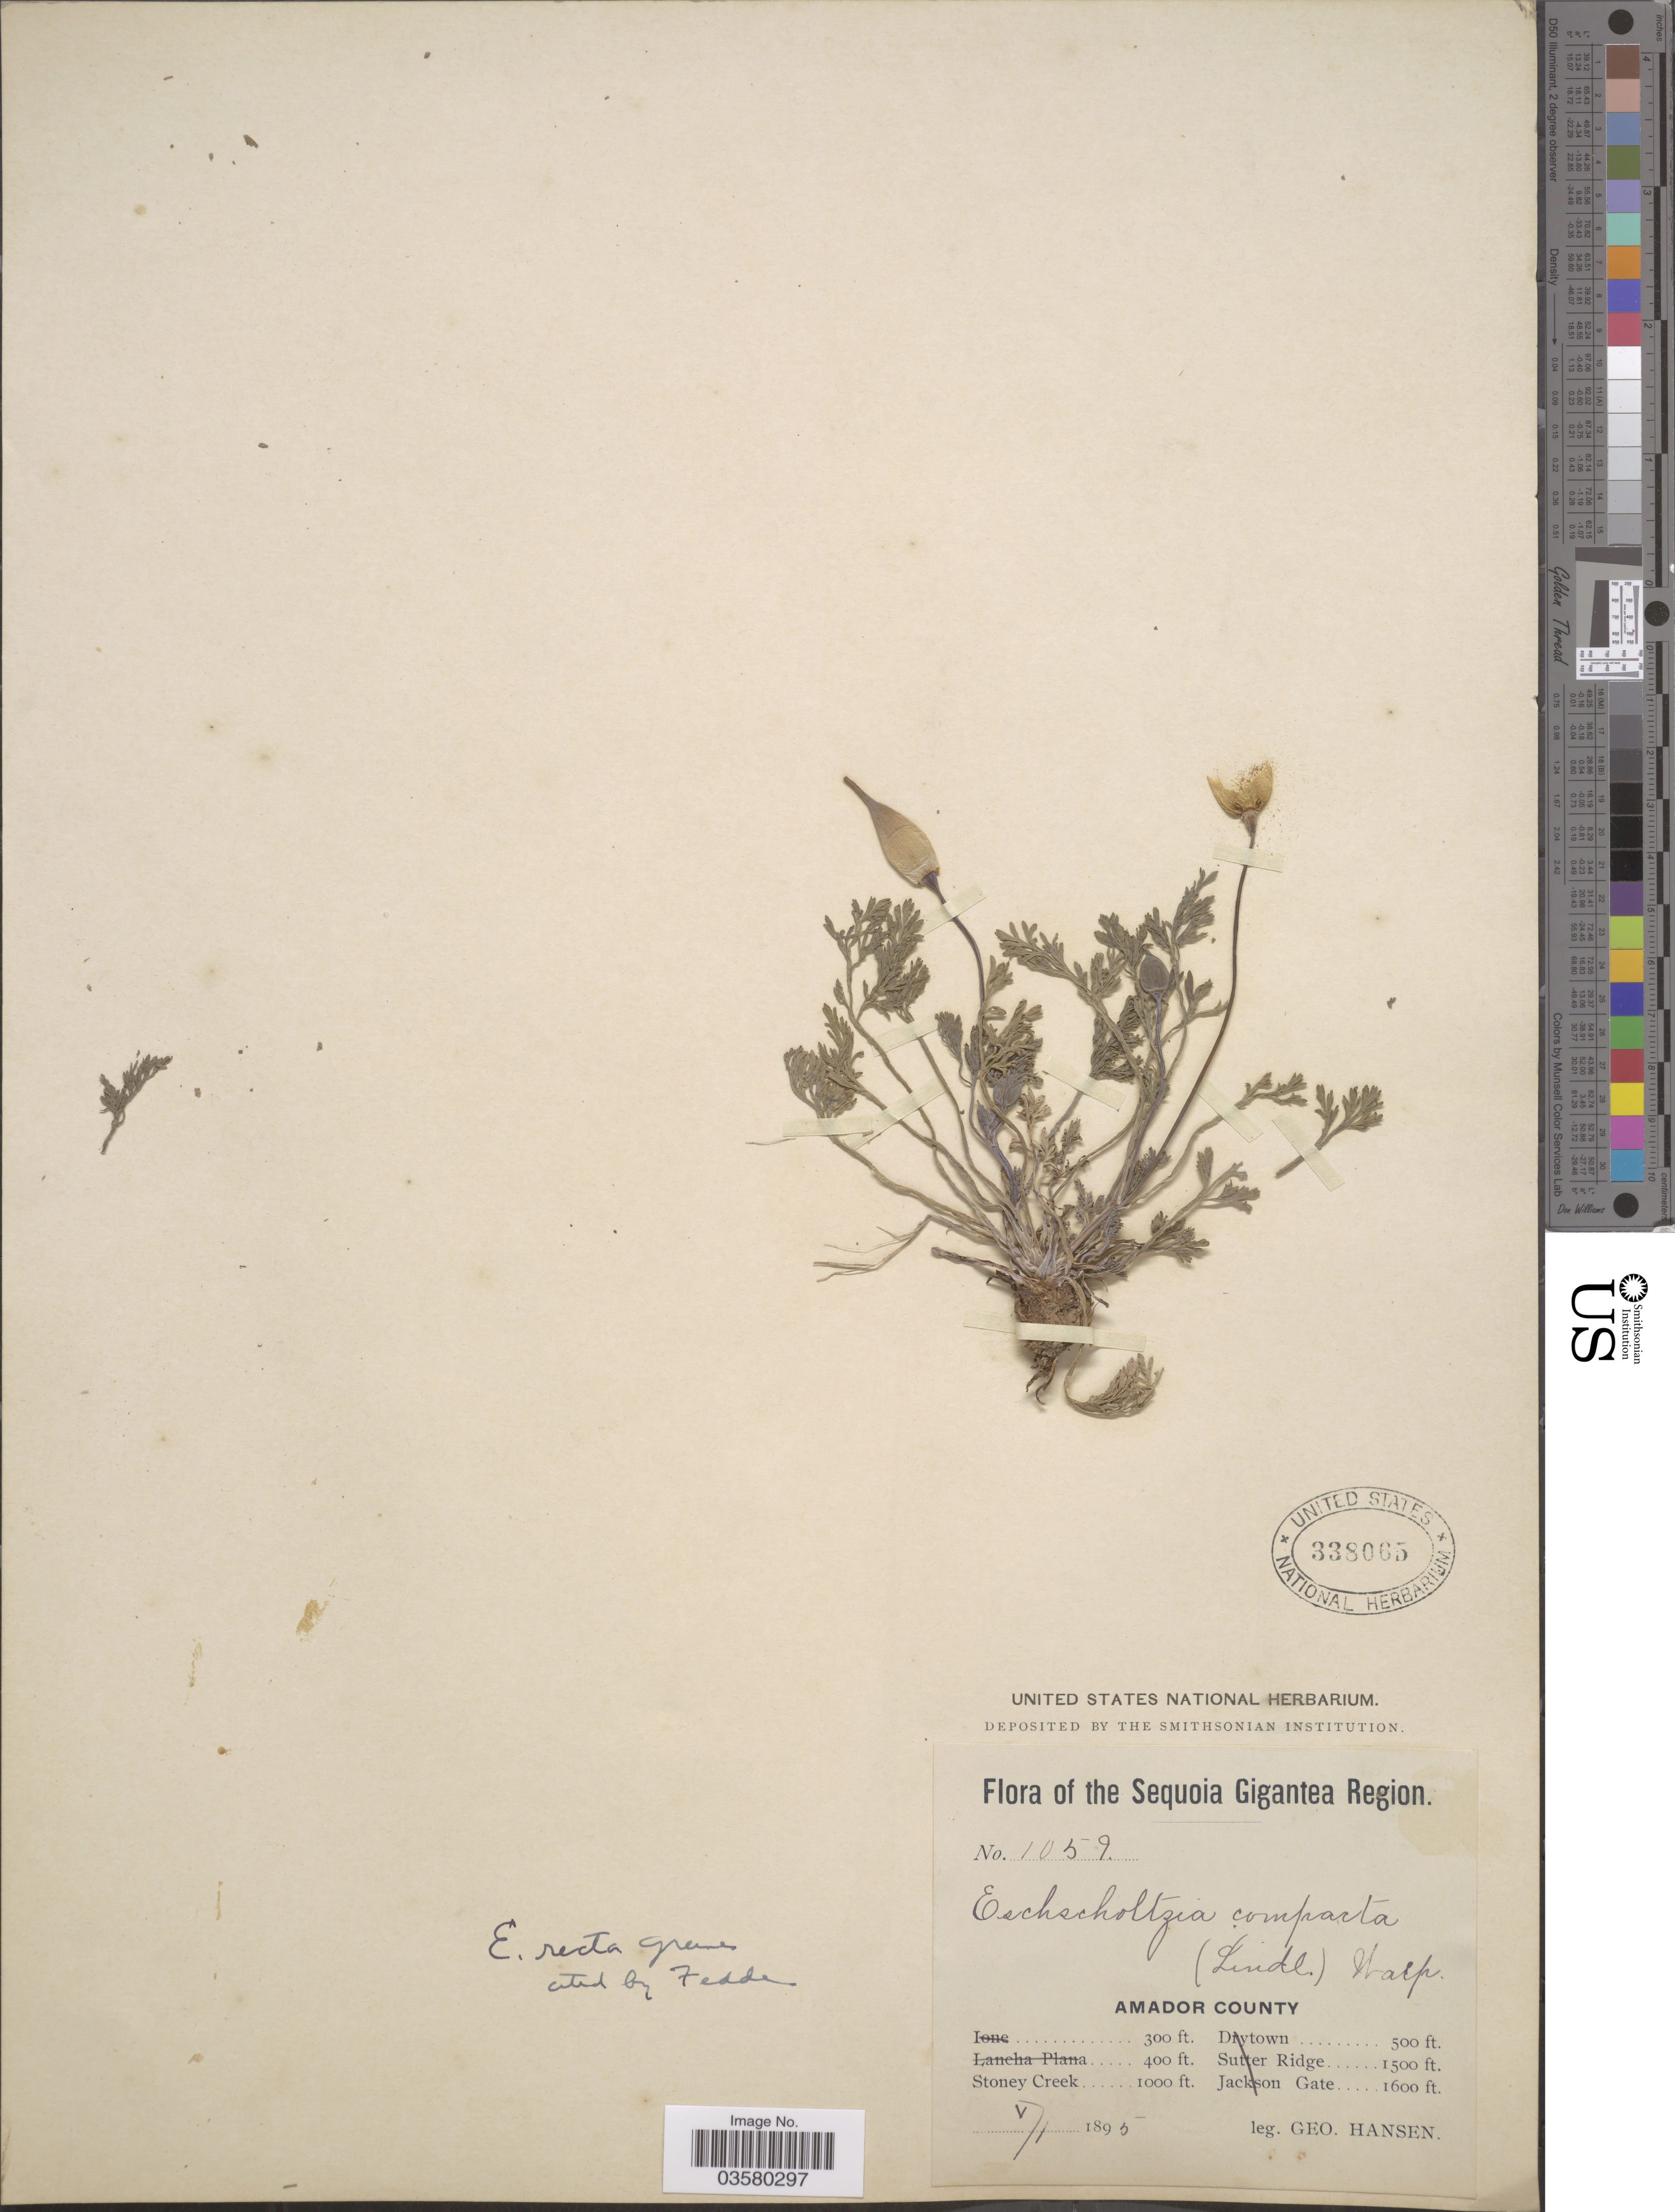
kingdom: Plantae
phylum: Tracheophyta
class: Magnoliopsida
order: Ranunculales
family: Papaveraceae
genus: Eschscholzia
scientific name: Eschscholzia californica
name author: Cham.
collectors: G. Hansen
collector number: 1059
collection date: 1895-05-01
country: United States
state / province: California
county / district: Amador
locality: Sequoia Gigantea Region. Amador County. Stoney Creek.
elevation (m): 305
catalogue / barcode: US 338065